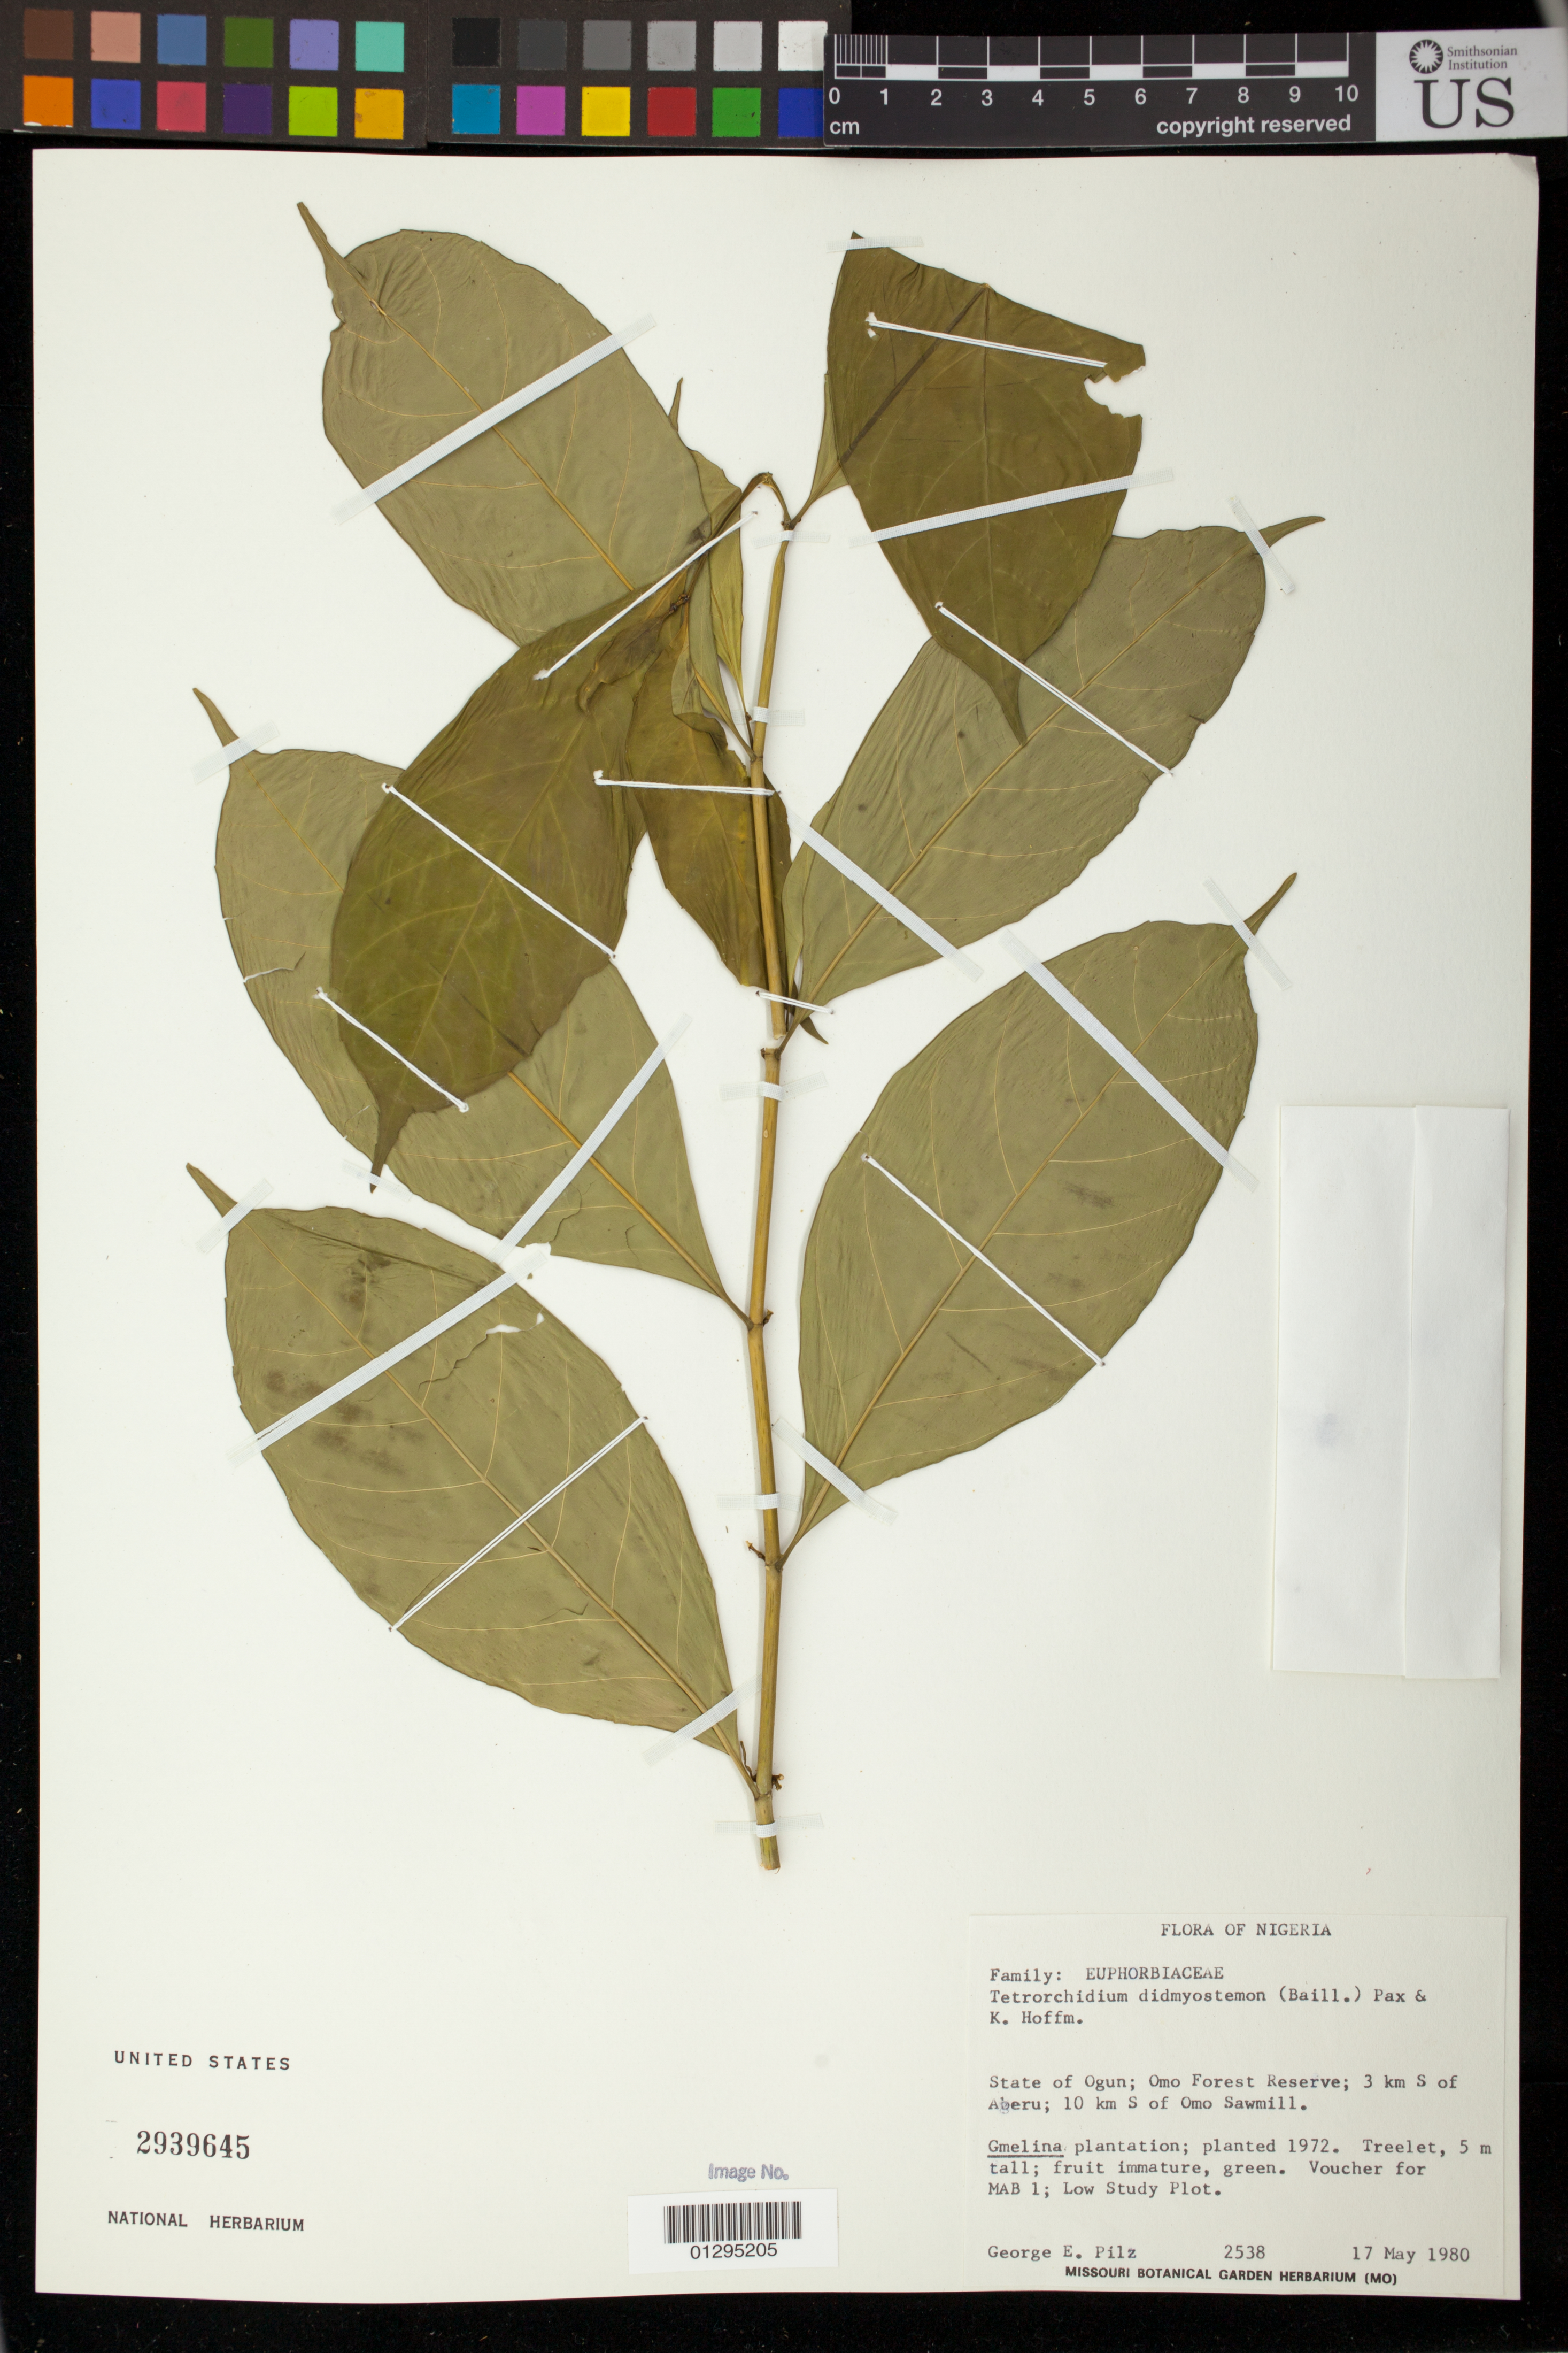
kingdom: Plantae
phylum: Tracheophyta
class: Magnoliopsida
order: Malpighiales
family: Euphorbiaceae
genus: Tetrorchidium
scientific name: Tetrorchidium didymostemon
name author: (Baill.) Pax & K. Hoffm.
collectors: G. E. Pilz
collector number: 2538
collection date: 1980-05-17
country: Nigeria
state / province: Ogun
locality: Omo Forest Reserve; 3 km S of Aberu; 10 km S of Omo Sawmill. Gmelina plantation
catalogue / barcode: US 2939645